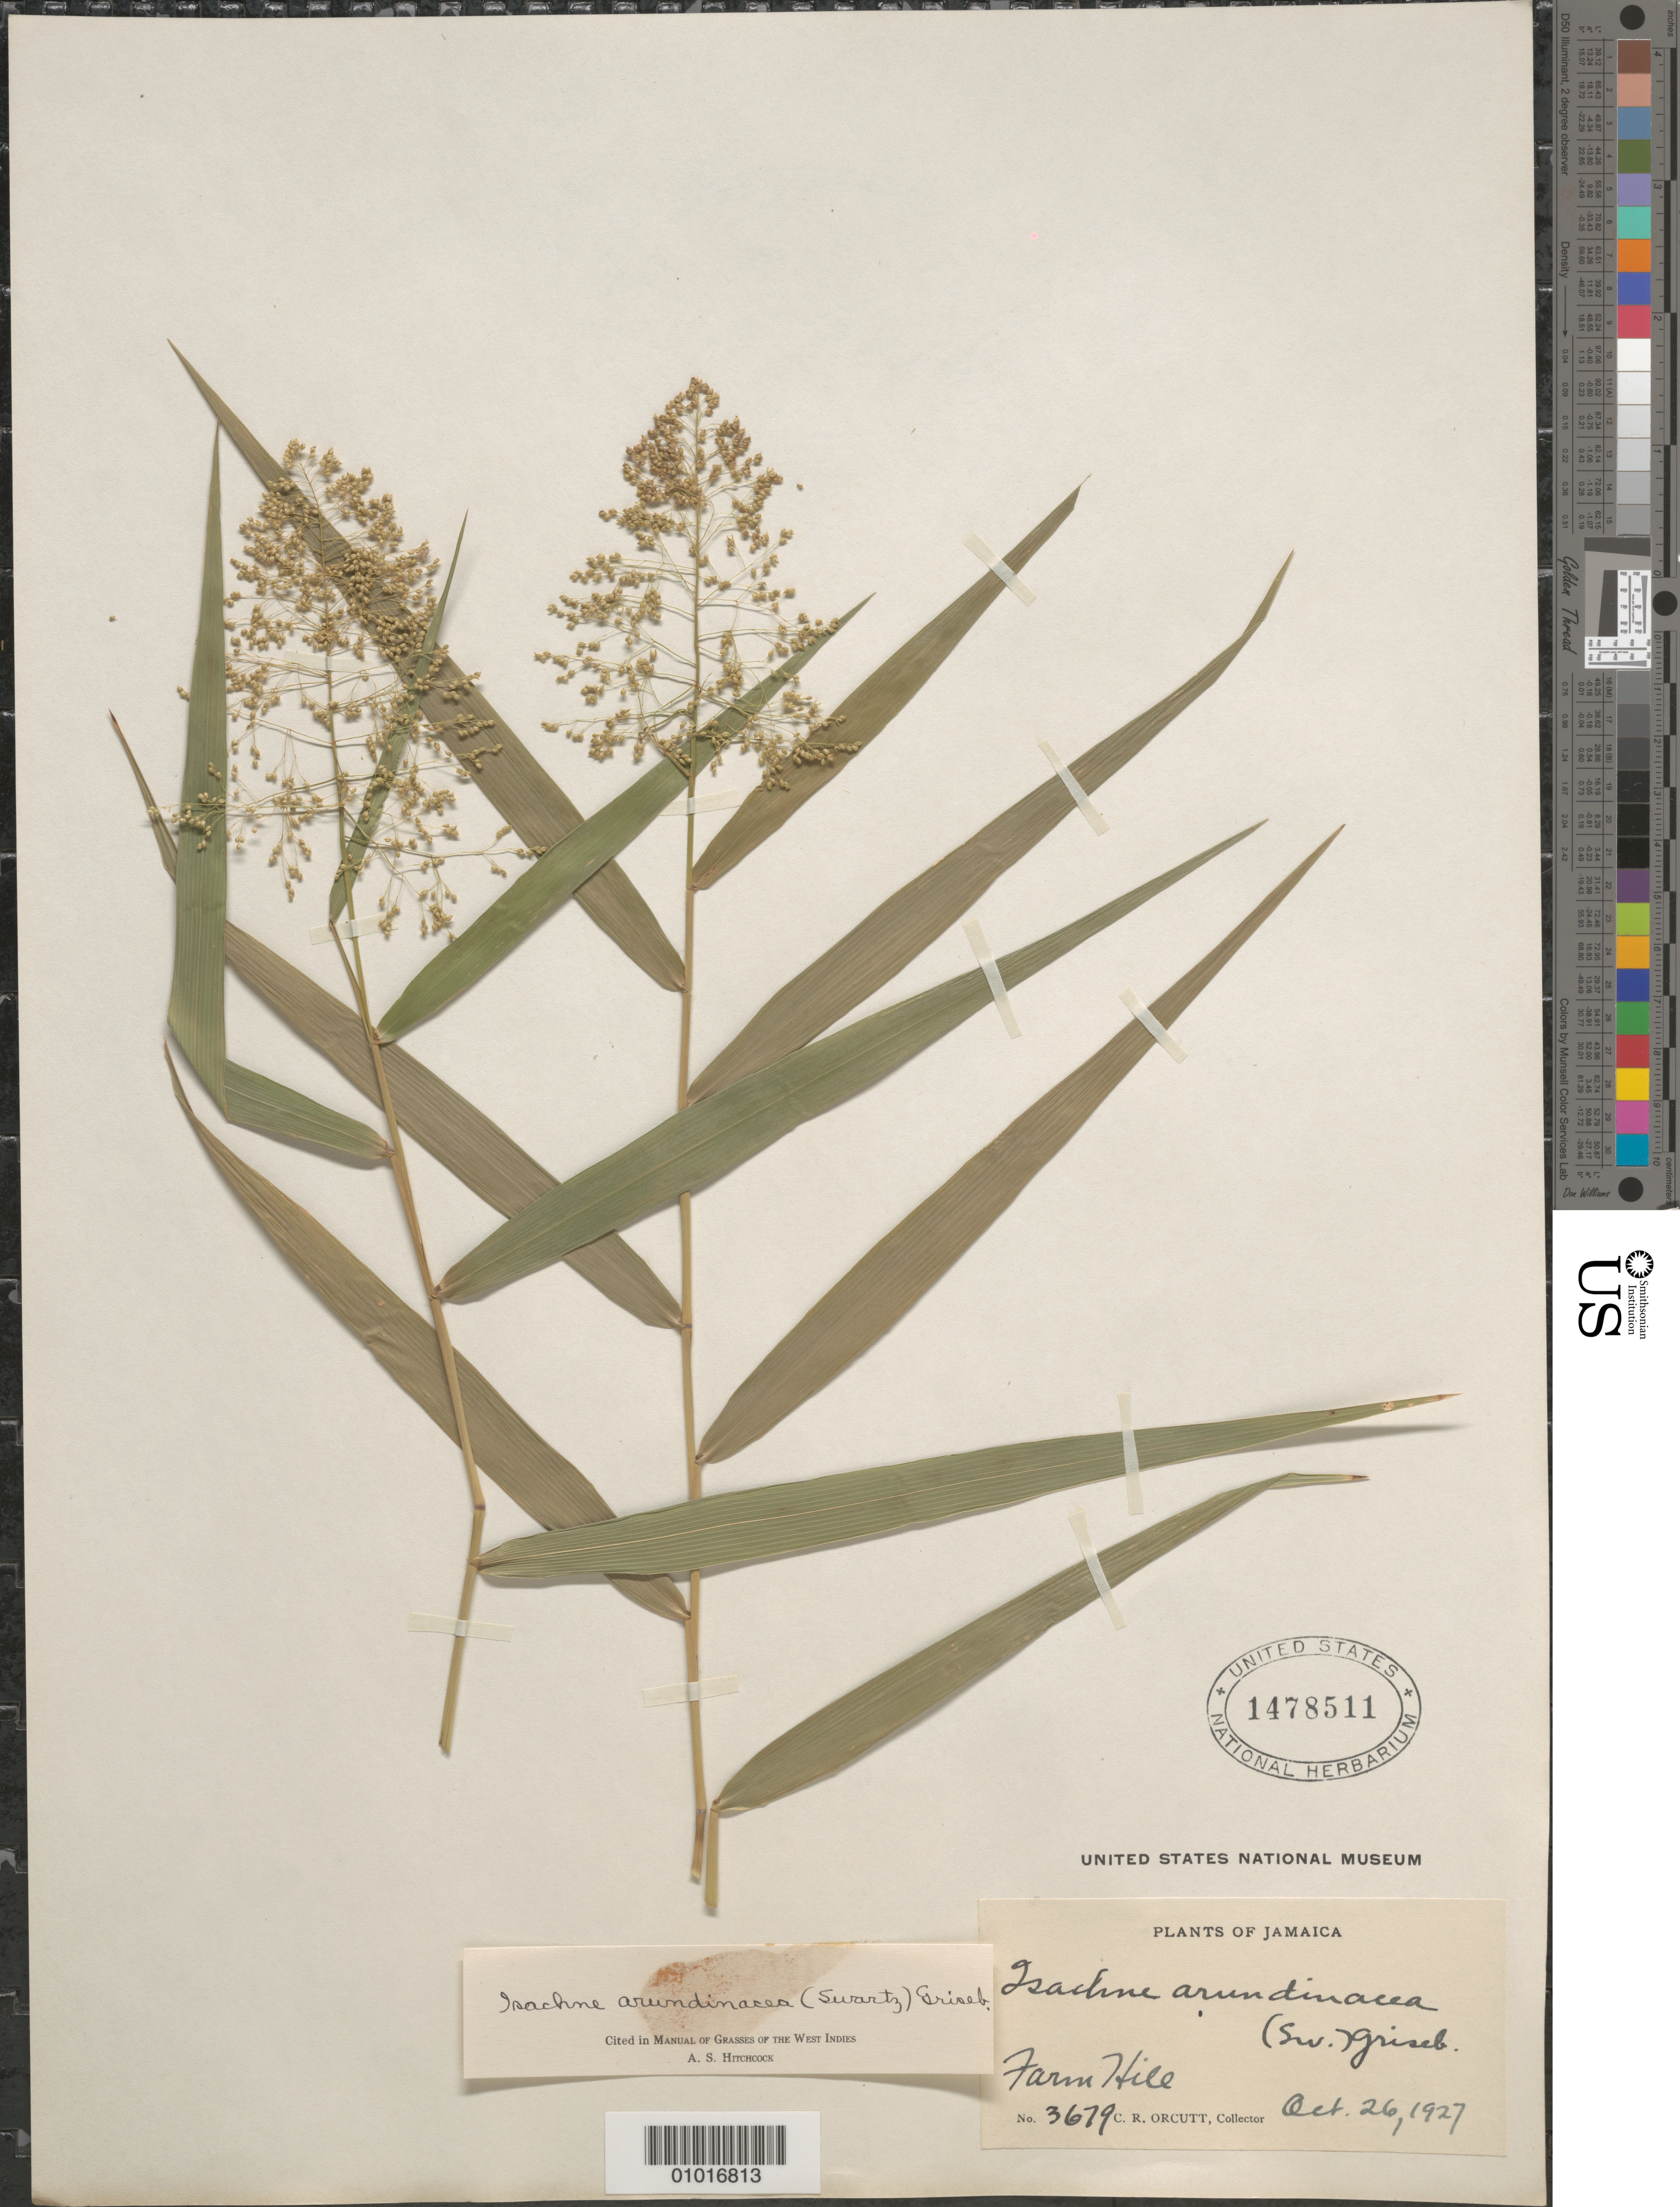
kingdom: Plantae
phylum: Tracheophyta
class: Liliopsida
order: Poales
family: Poaceae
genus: Isachne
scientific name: Isachne arundinacea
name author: (Sw.) Griseb.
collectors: C. R. Orcutt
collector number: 3679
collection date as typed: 26 Oct 1927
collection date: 1927-10-26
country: Jamaica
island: Jamaica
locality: Farm Hill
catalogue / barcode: US 1478511